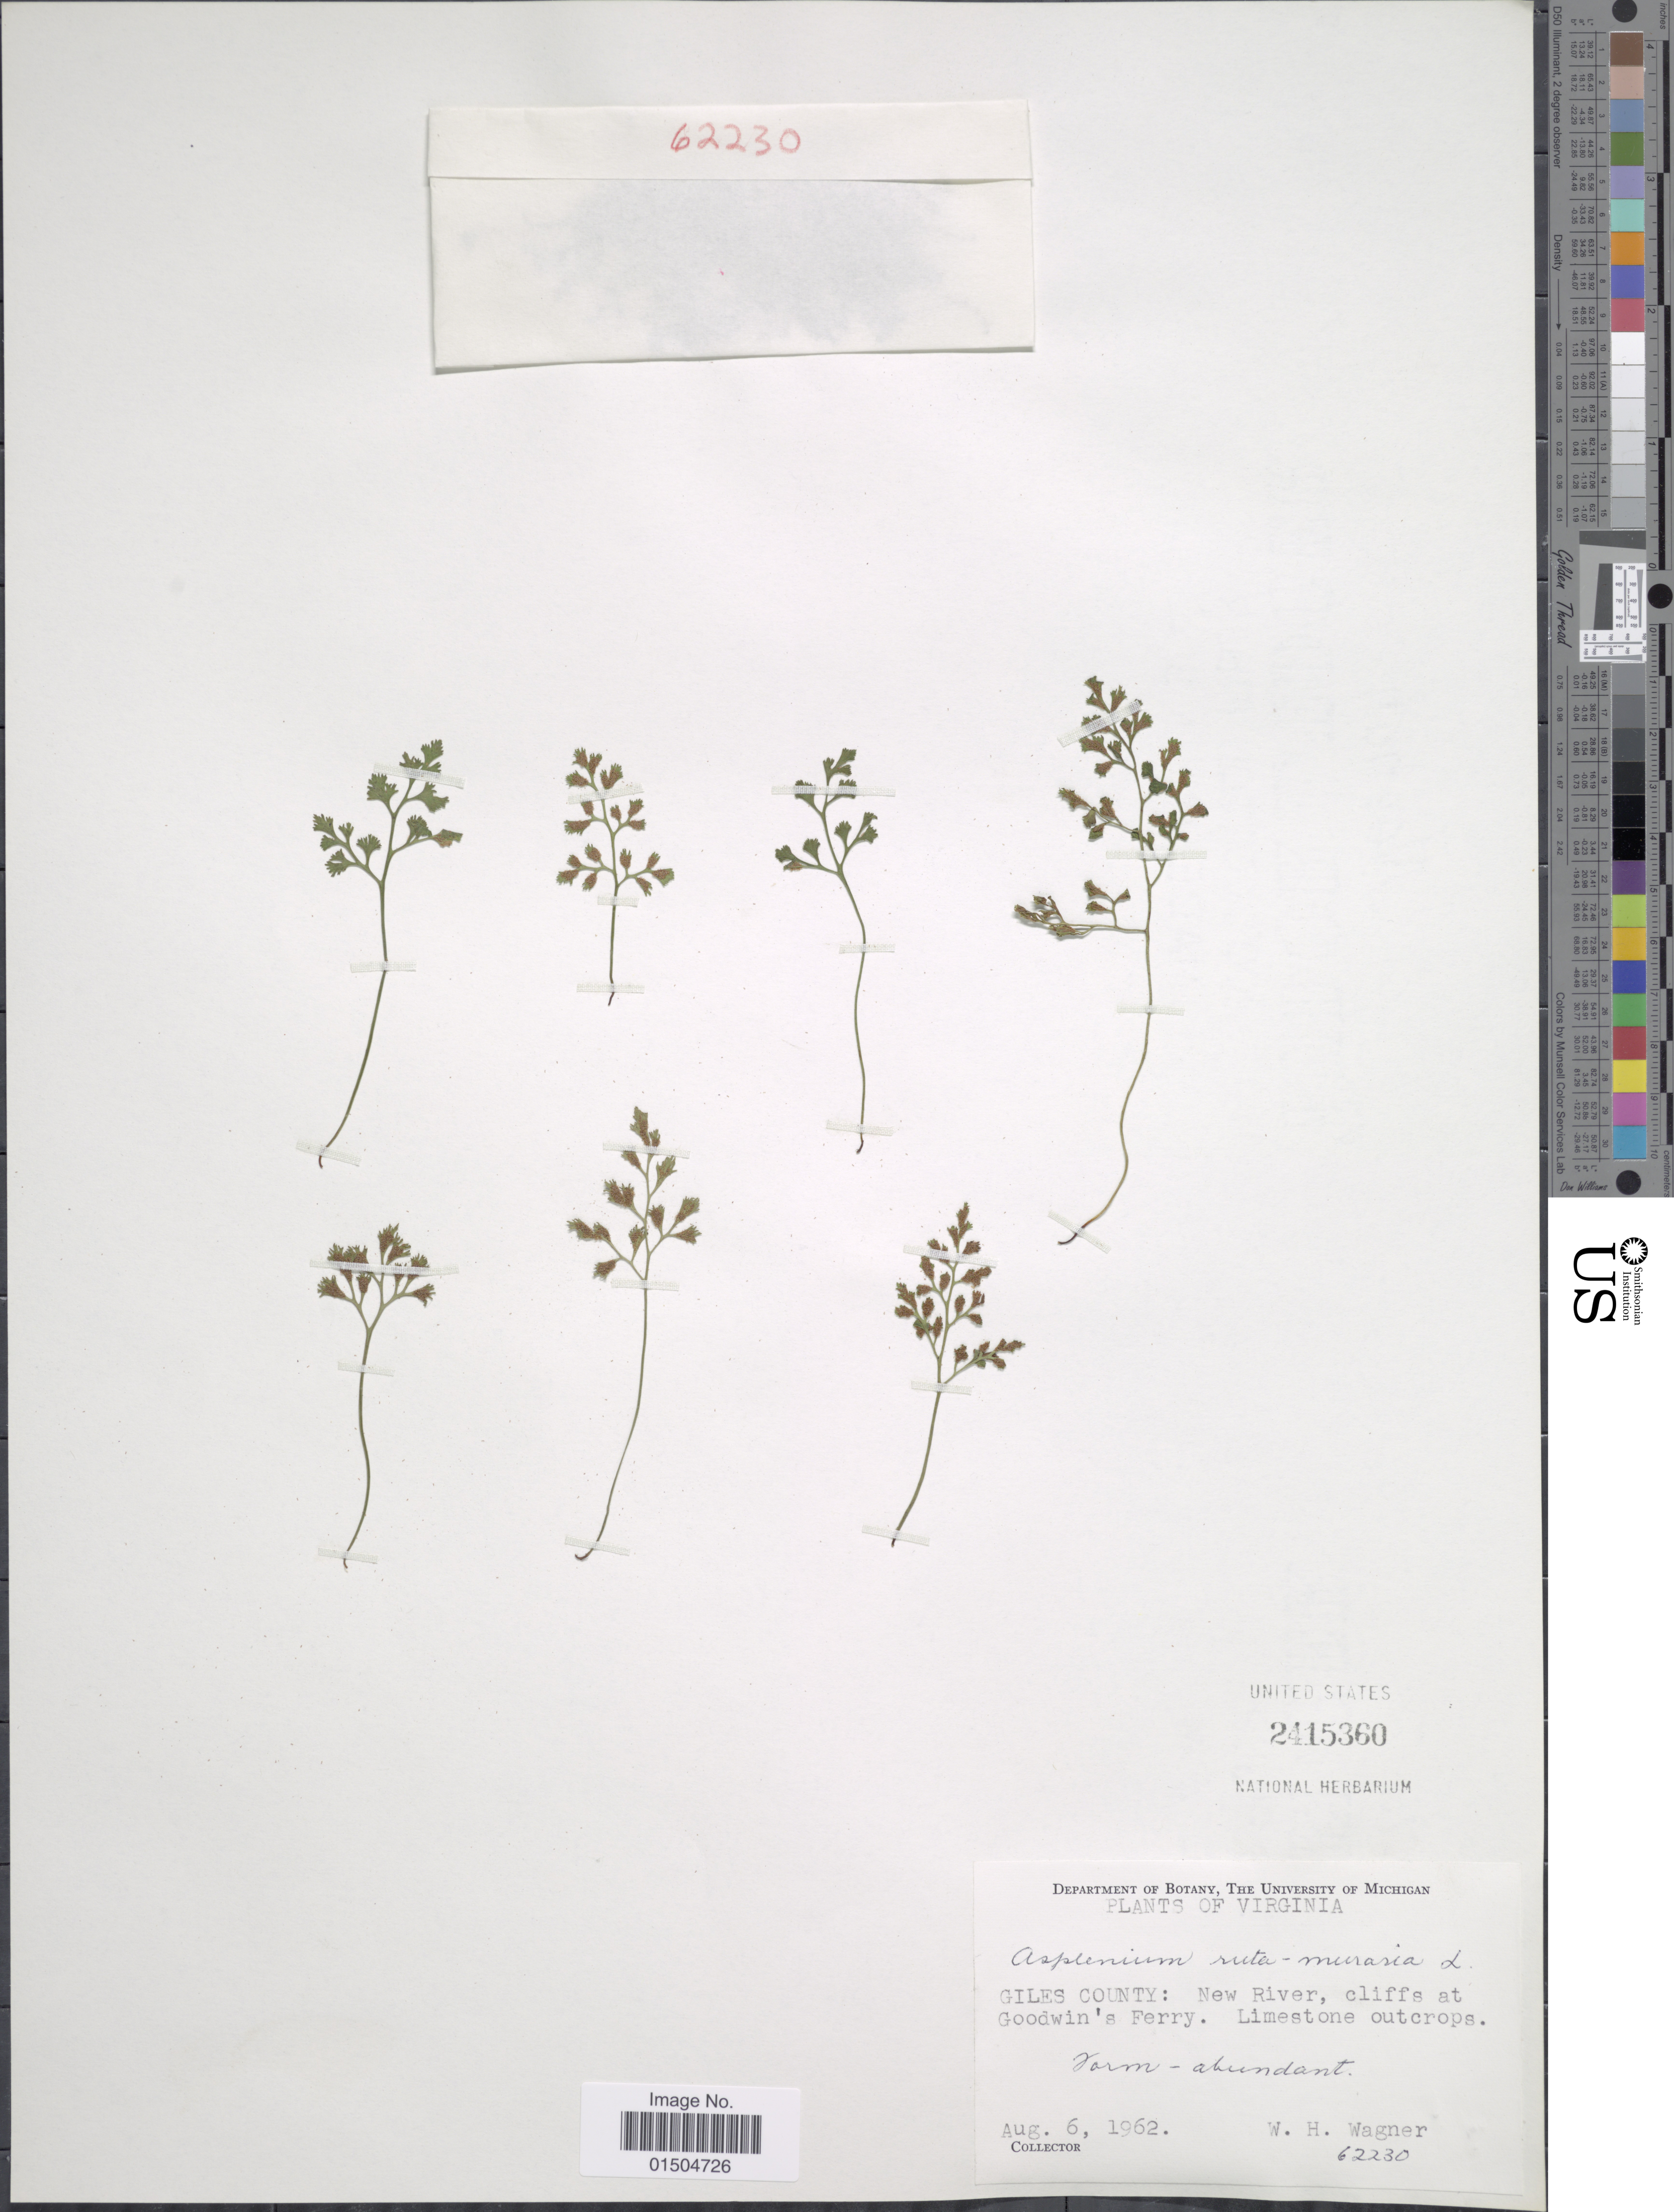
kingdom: Plantae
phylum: Tracheophyta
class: Polypodiopsida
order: Polypodiales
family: Aspleniaceae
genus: Asplenium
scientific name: Asplenium ruta-muraria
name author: L.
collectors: W. H. Wagner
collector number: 62230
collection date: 1962-08-06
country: United States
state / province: Virginia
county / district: Giles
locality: New River, cliffs at Goodwin's Ferry.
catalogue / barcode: US 2415360